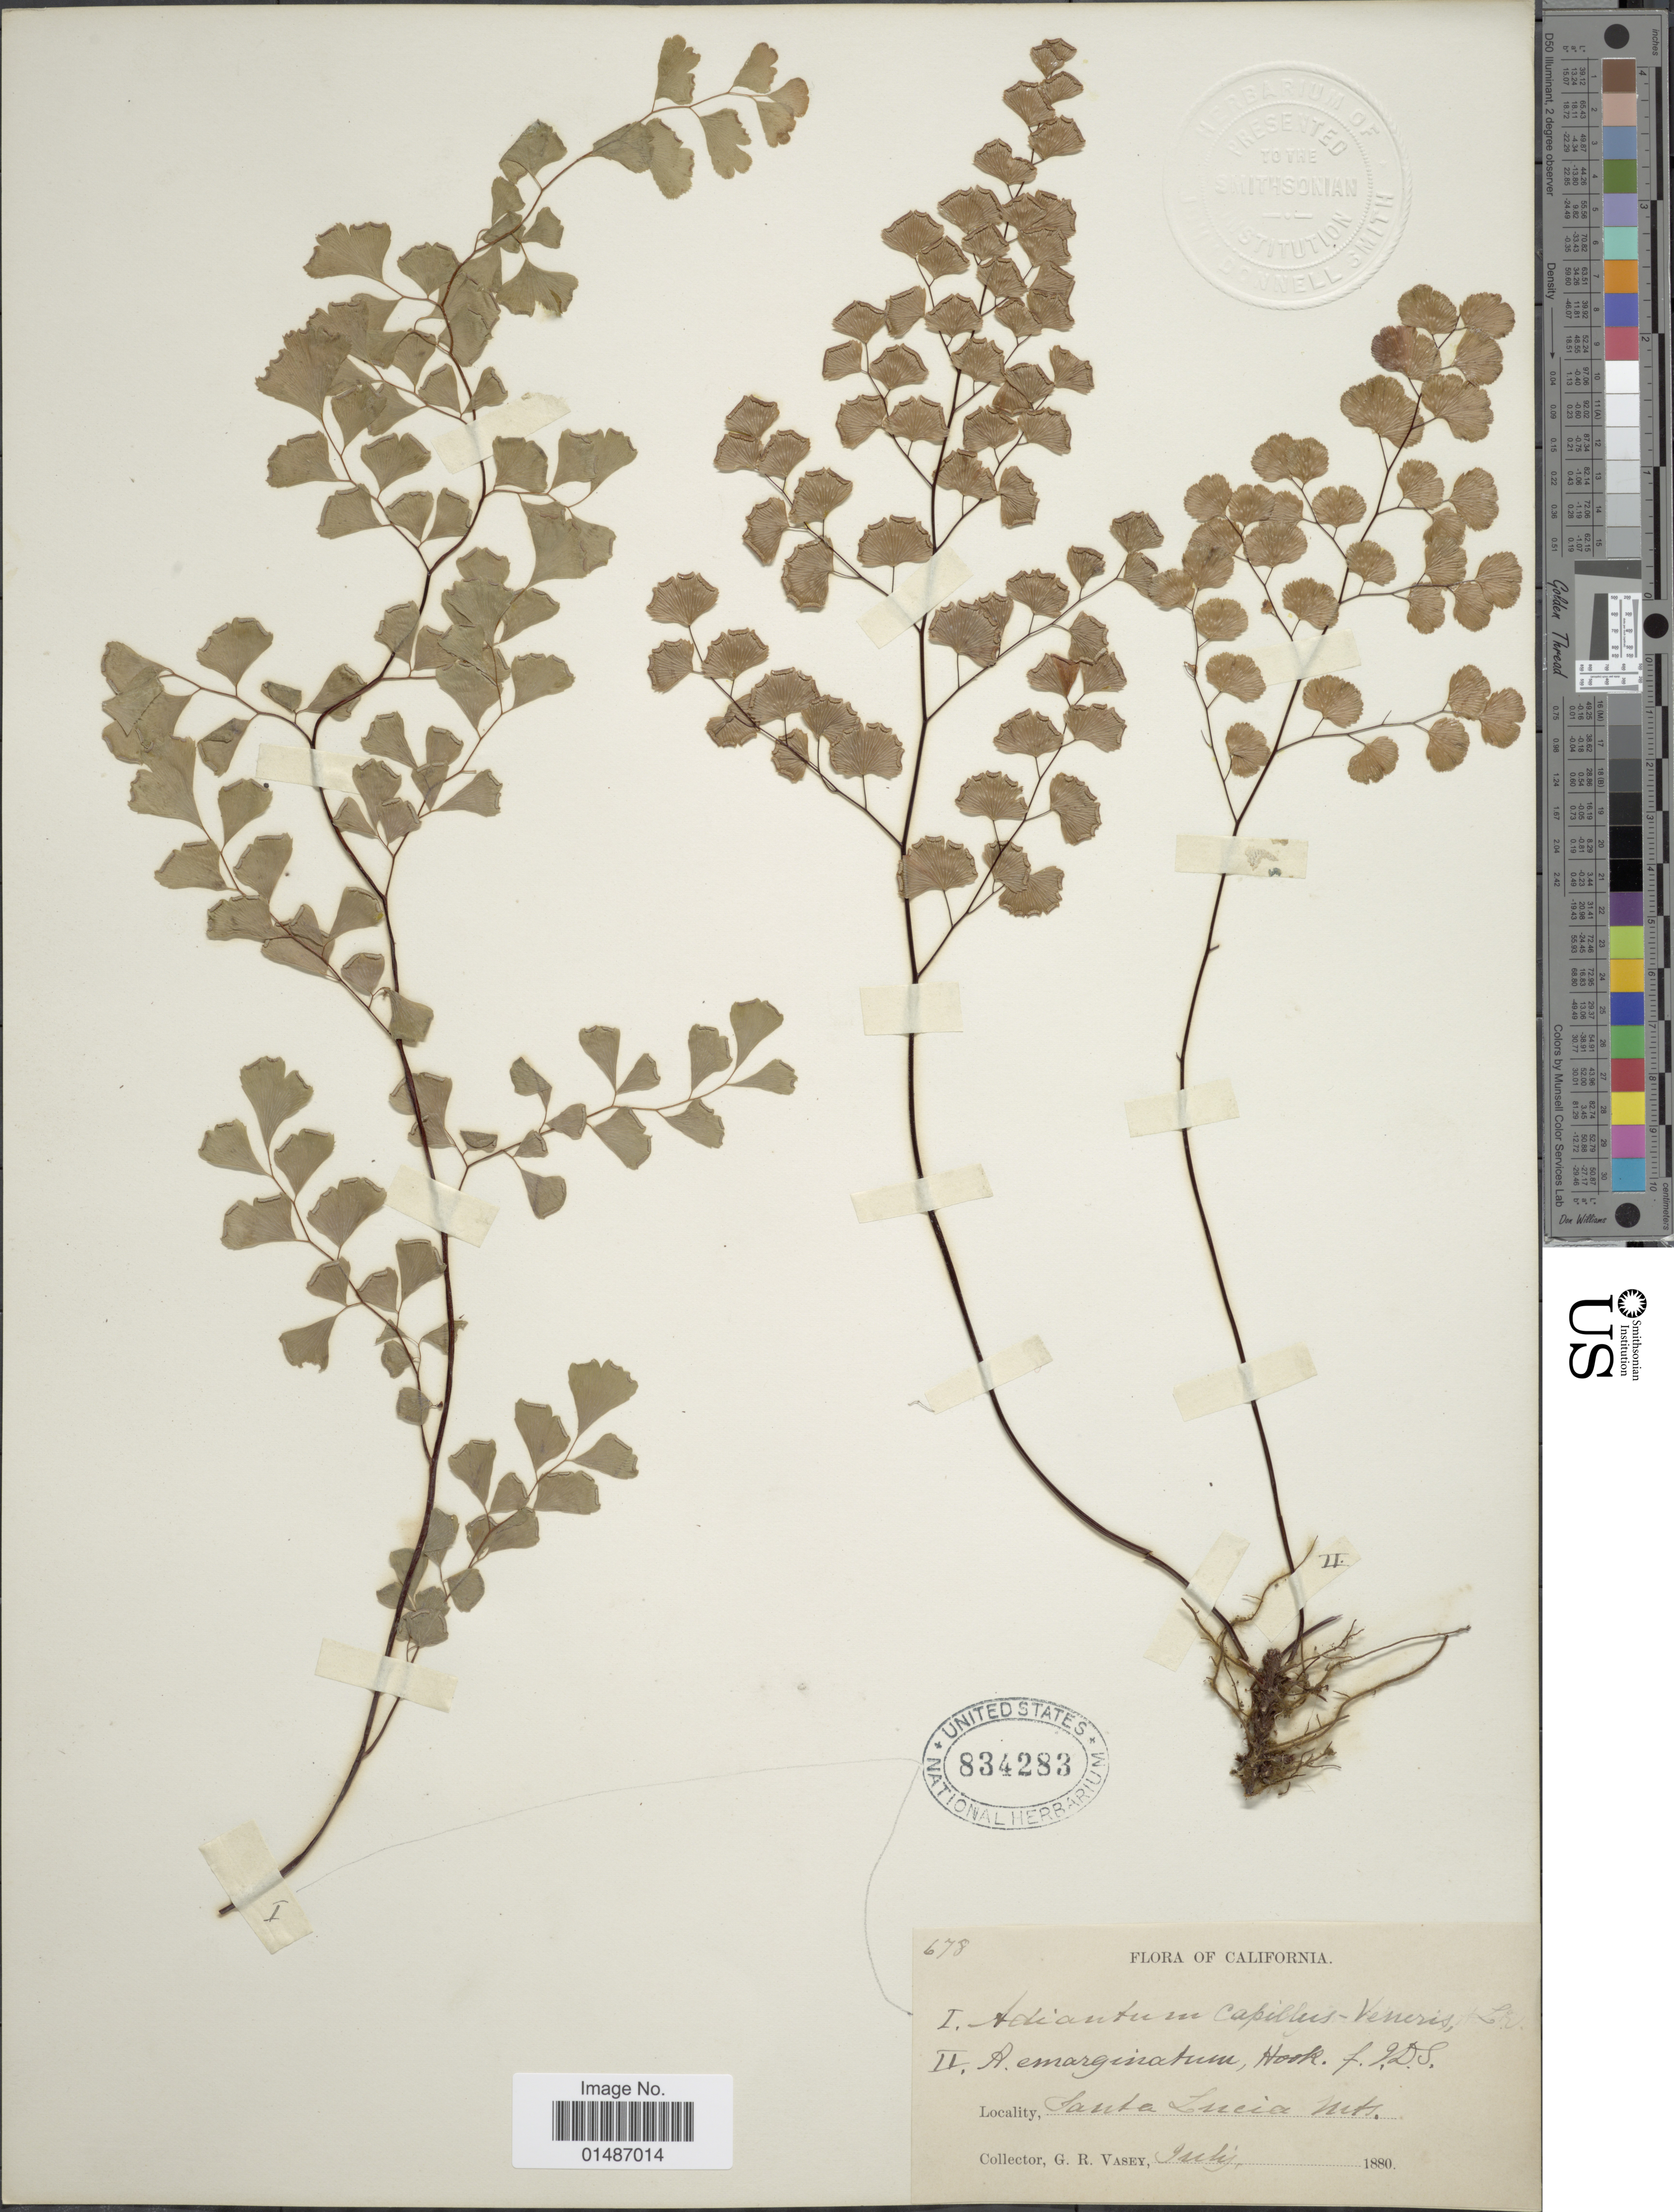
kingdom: Plantae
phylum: Tracheophyta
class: Polypodiopsida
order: Polypodiales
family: Pteridaceae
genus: Adiantum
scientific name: Adiantum jordanii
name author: C.H. Mull.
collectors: G. R. Vasey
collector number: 678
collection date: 1880-07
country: United States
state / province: California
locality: Santa Lucia Mts.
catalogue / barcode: US 834283